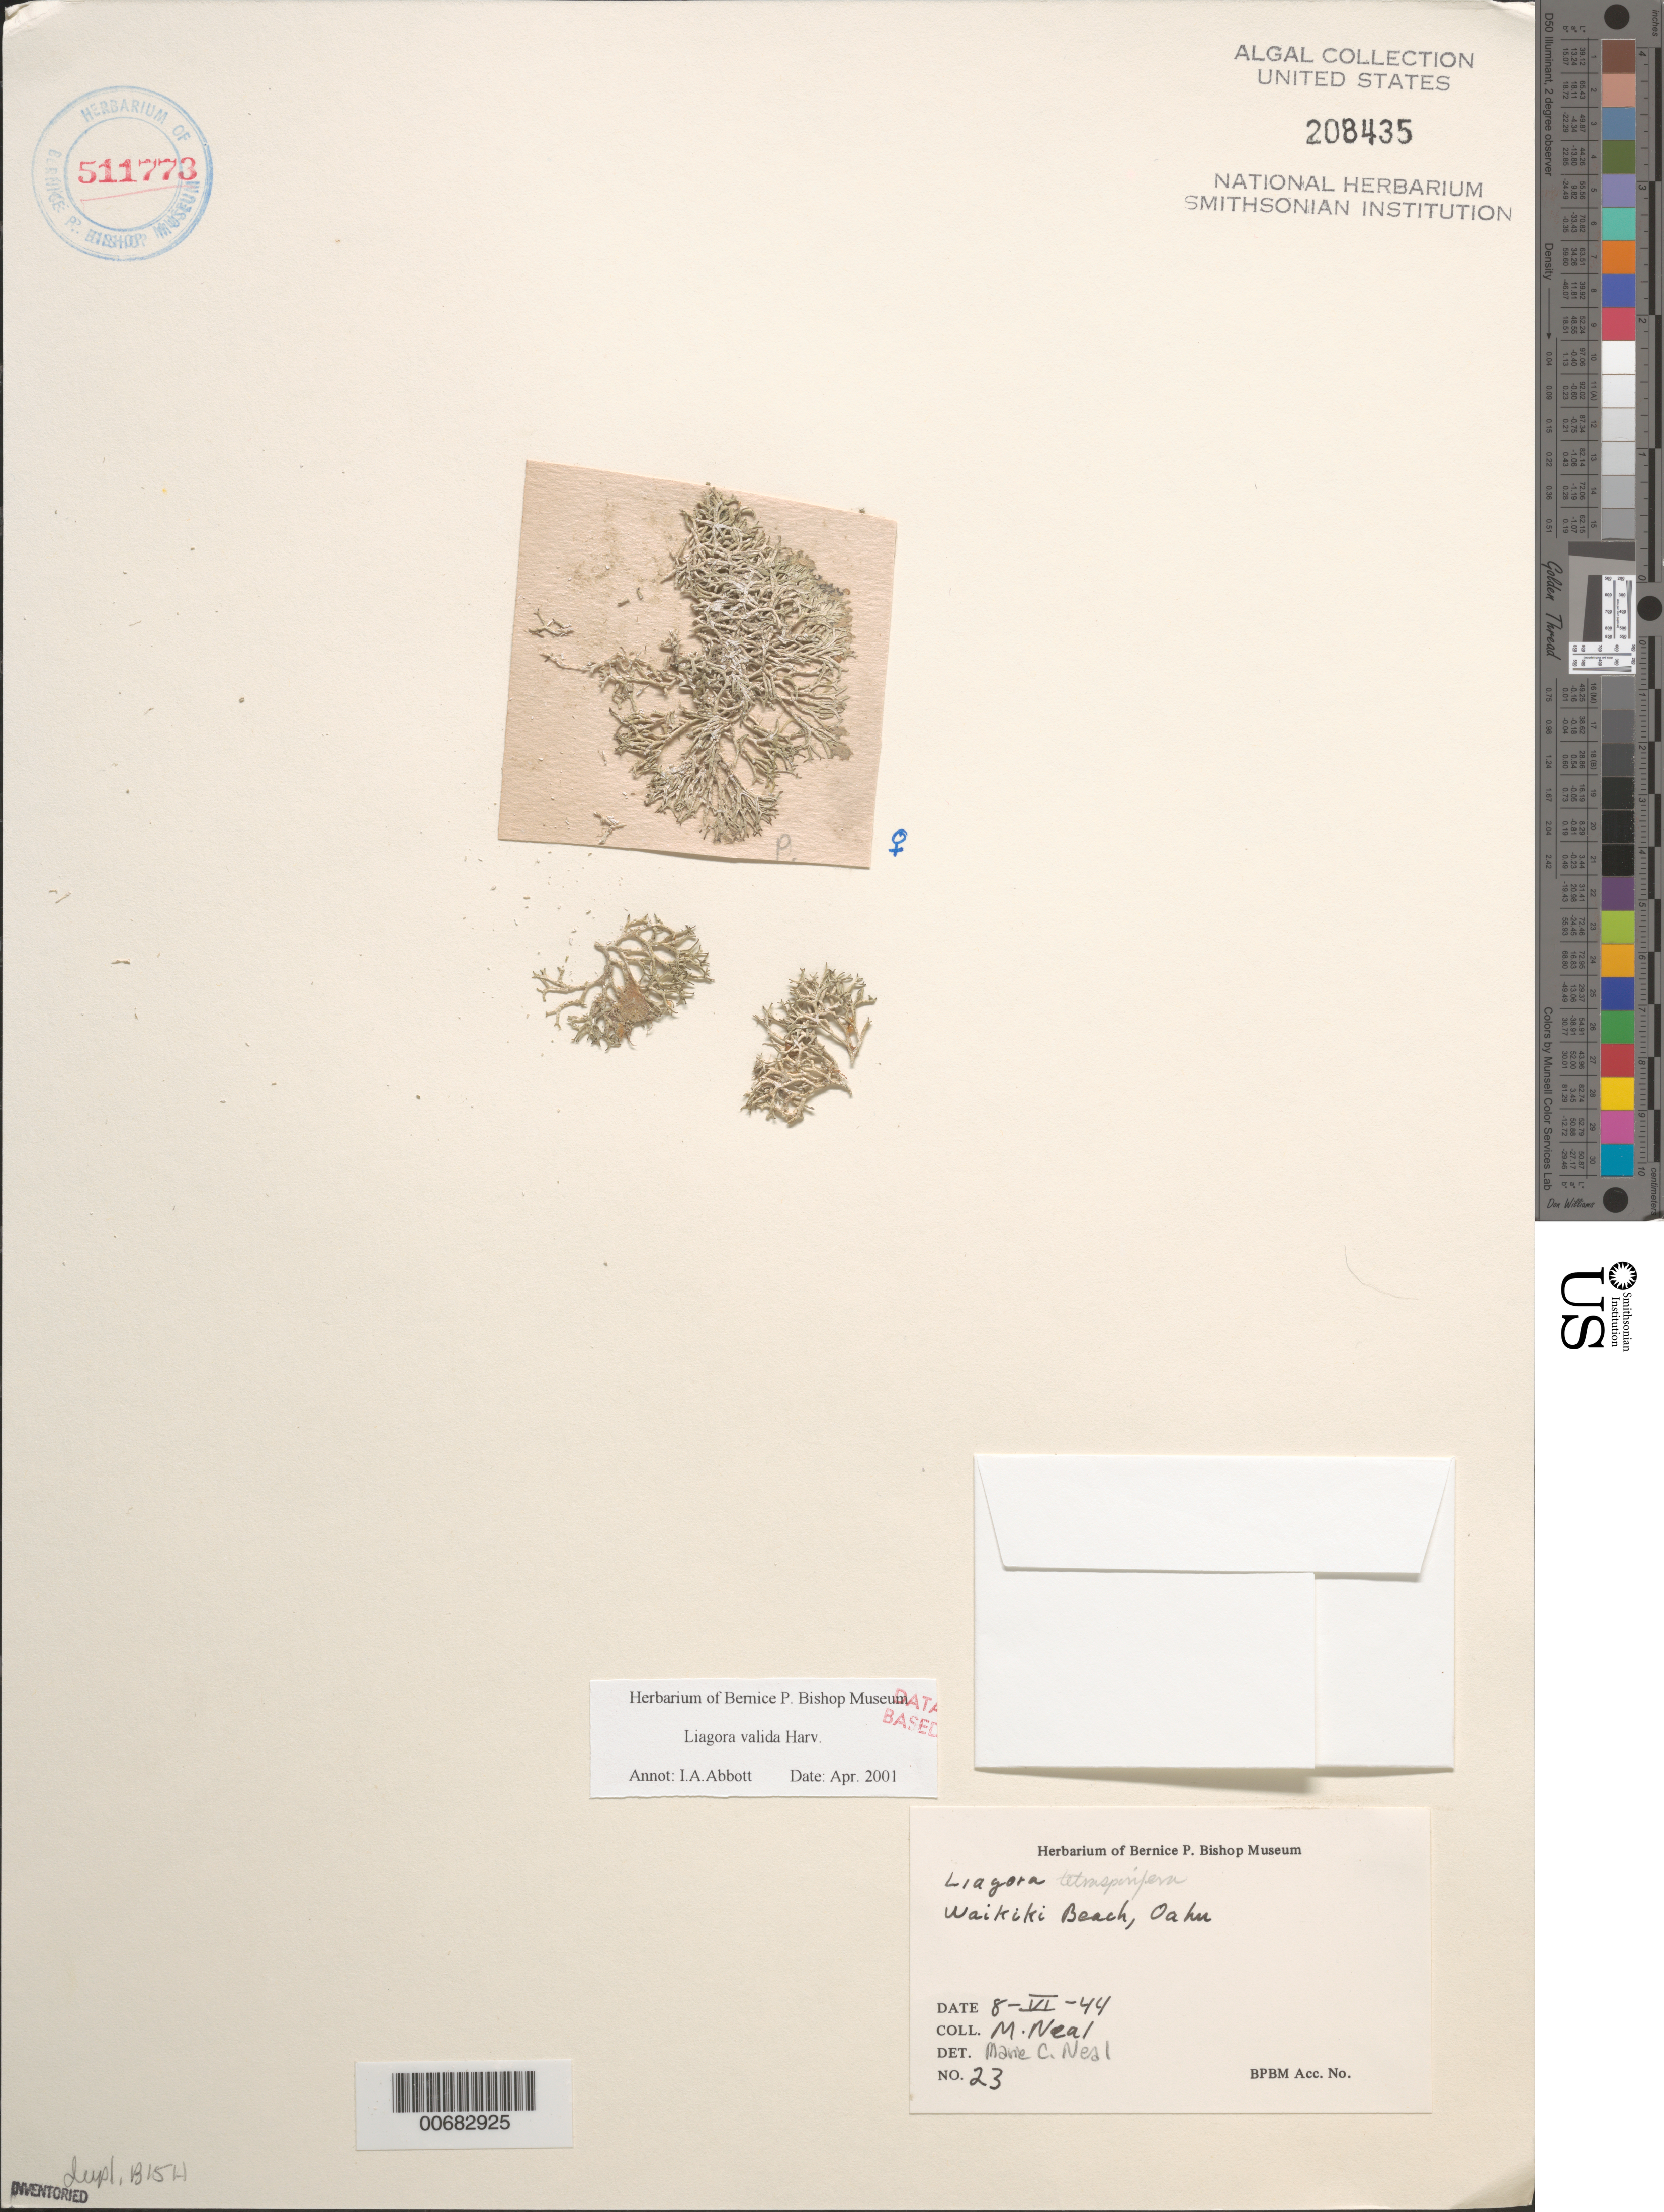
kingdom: Plantae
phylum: Rhodophyta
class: Florideophyceae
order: Nemaliales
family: Liagoraceae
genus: Titanophycus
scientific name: Titanophycus validus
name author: (Harv.) Huisman et al.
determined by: Algae name updating Project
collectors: M. Neal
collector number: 23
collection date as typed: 08 Jun 1944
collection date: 1944-06-08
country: United States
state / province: Hawaii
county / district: Honolulu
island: Oahu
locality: Waikiki Beach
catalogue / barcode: US 208435